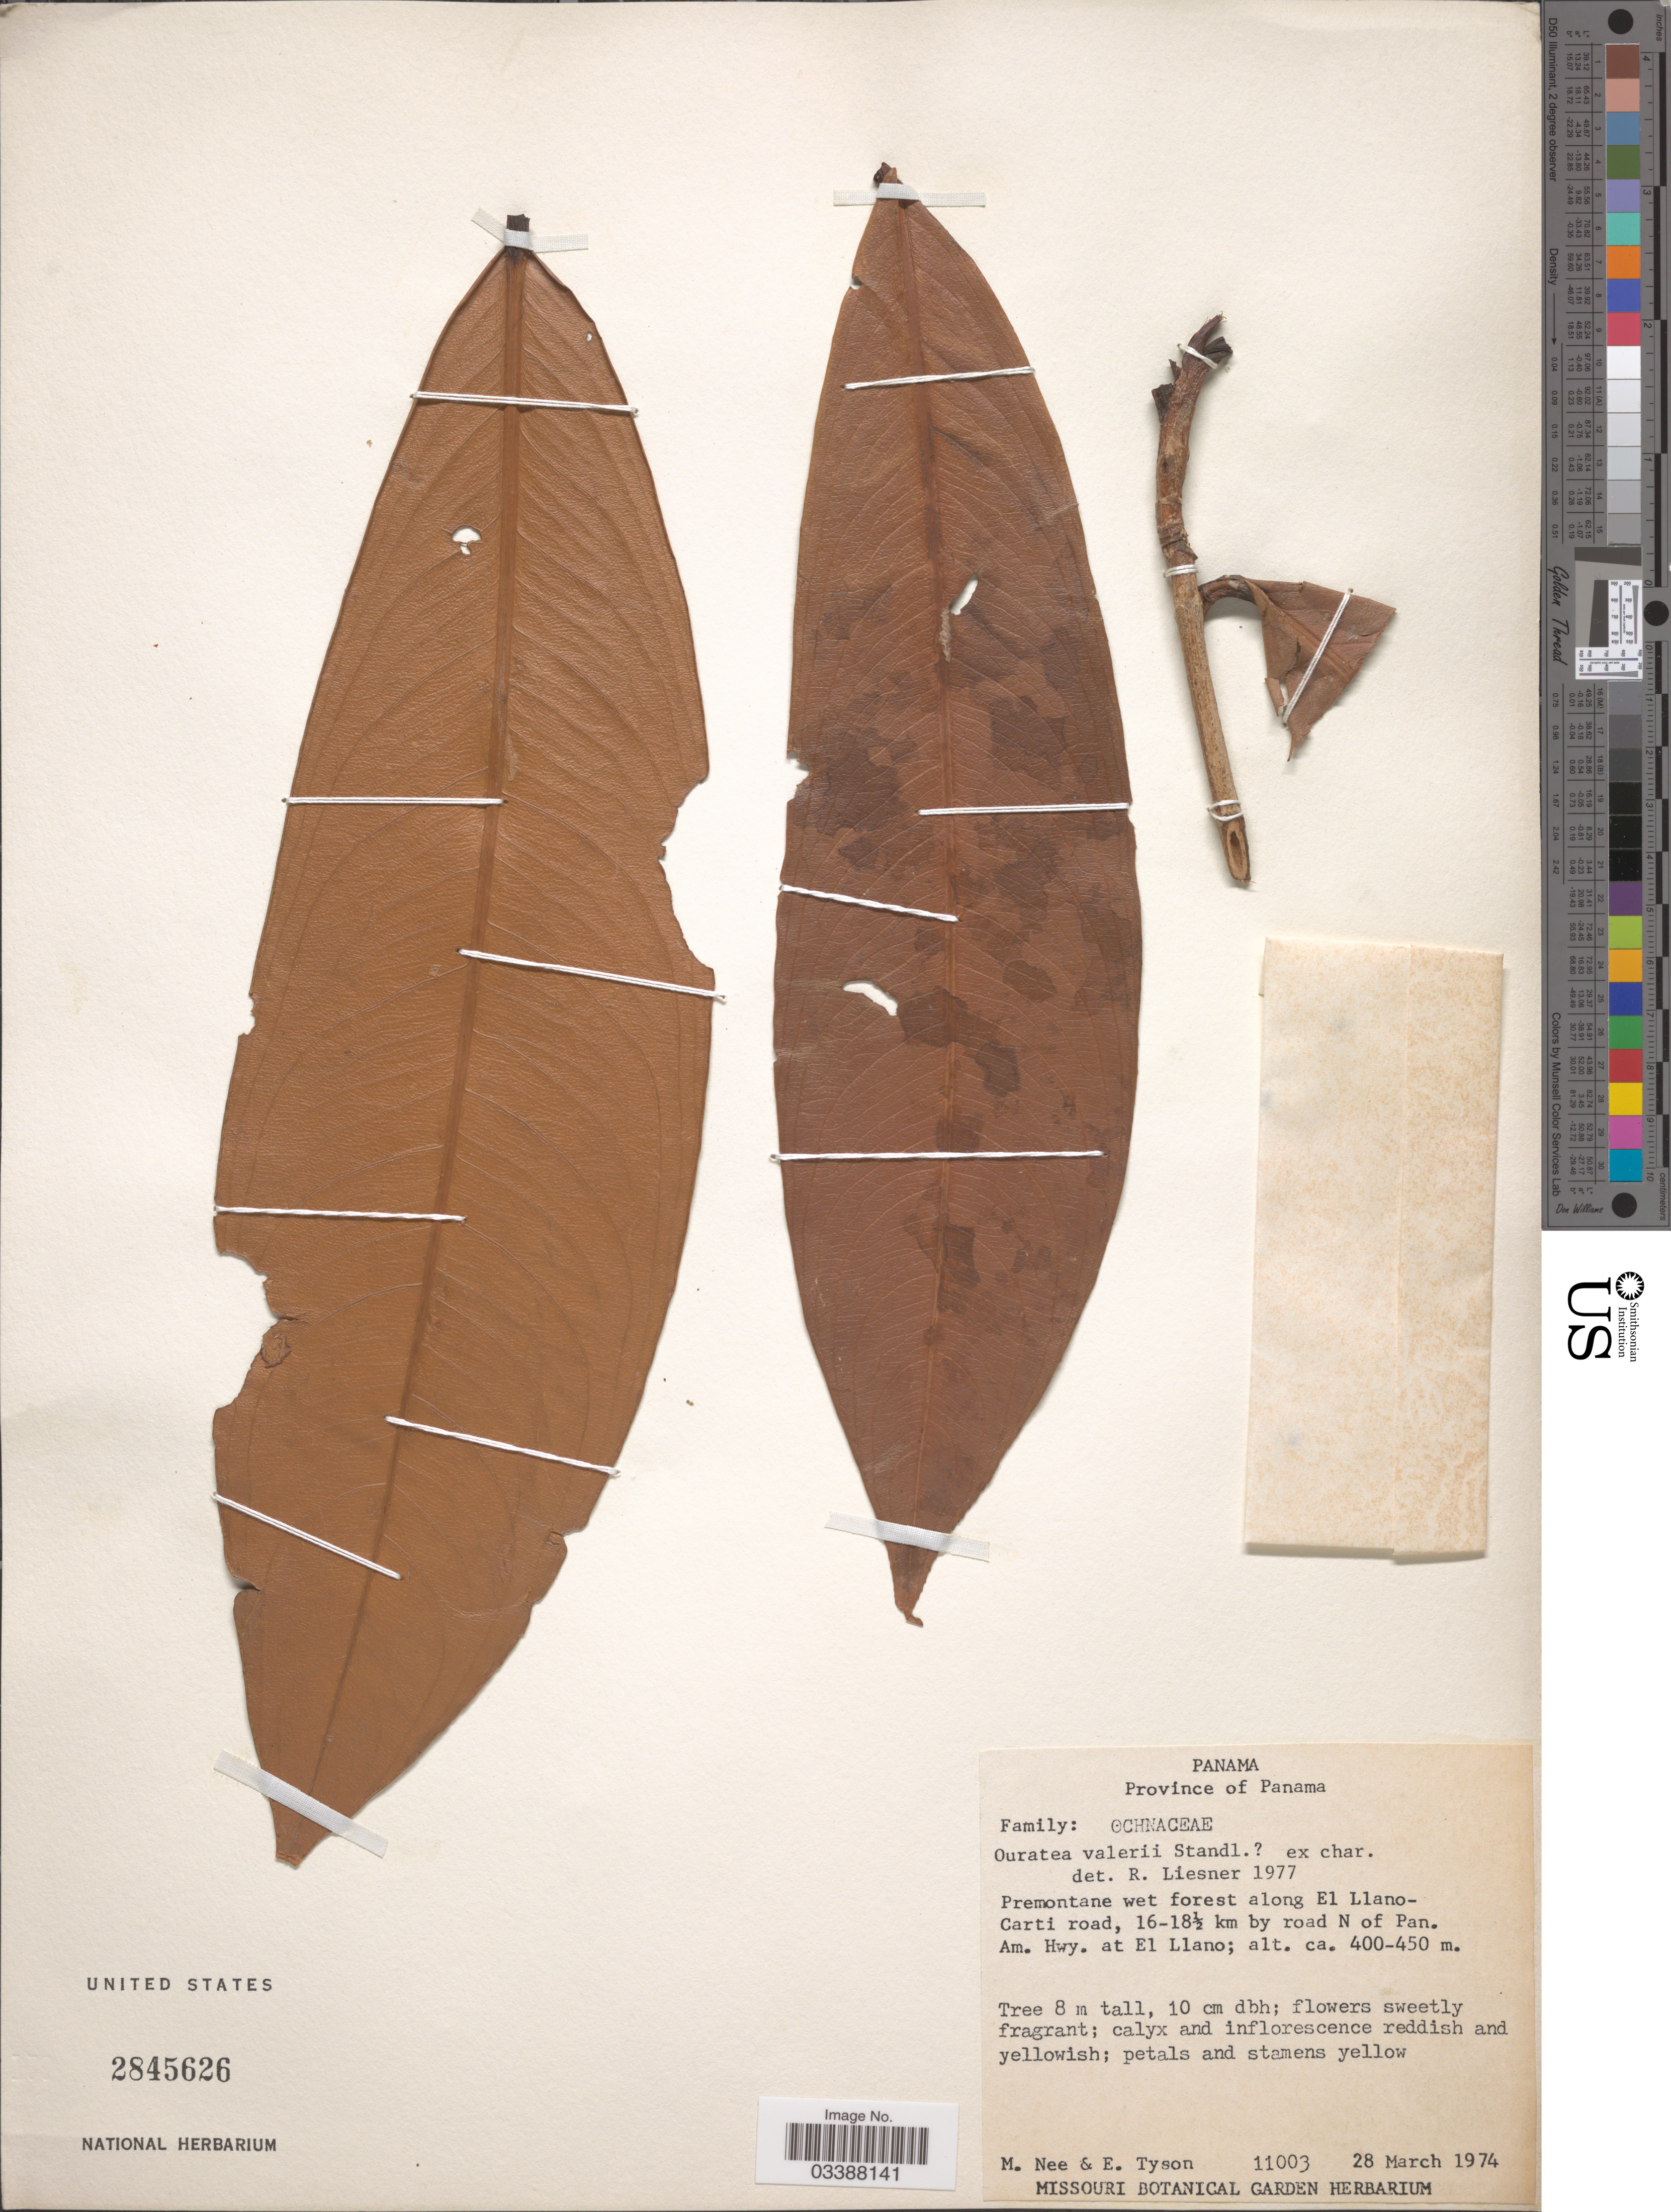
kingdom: Plantae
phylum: Tracheophyta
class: Magnoliopsida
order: Malpighiales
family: Ochnaceae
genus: Ouratea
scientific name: Ouratea valerii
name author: Standl.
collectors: M. Nee & E. Tyson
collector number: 11003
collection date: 1974-03-28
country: Panama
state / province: Panamá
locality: Premontane wet forest along El Llano-Carti road, 16-18½ km by road N of Pan. Am. Hwy. at El Llano.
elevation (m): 400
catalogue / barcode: US 2845626